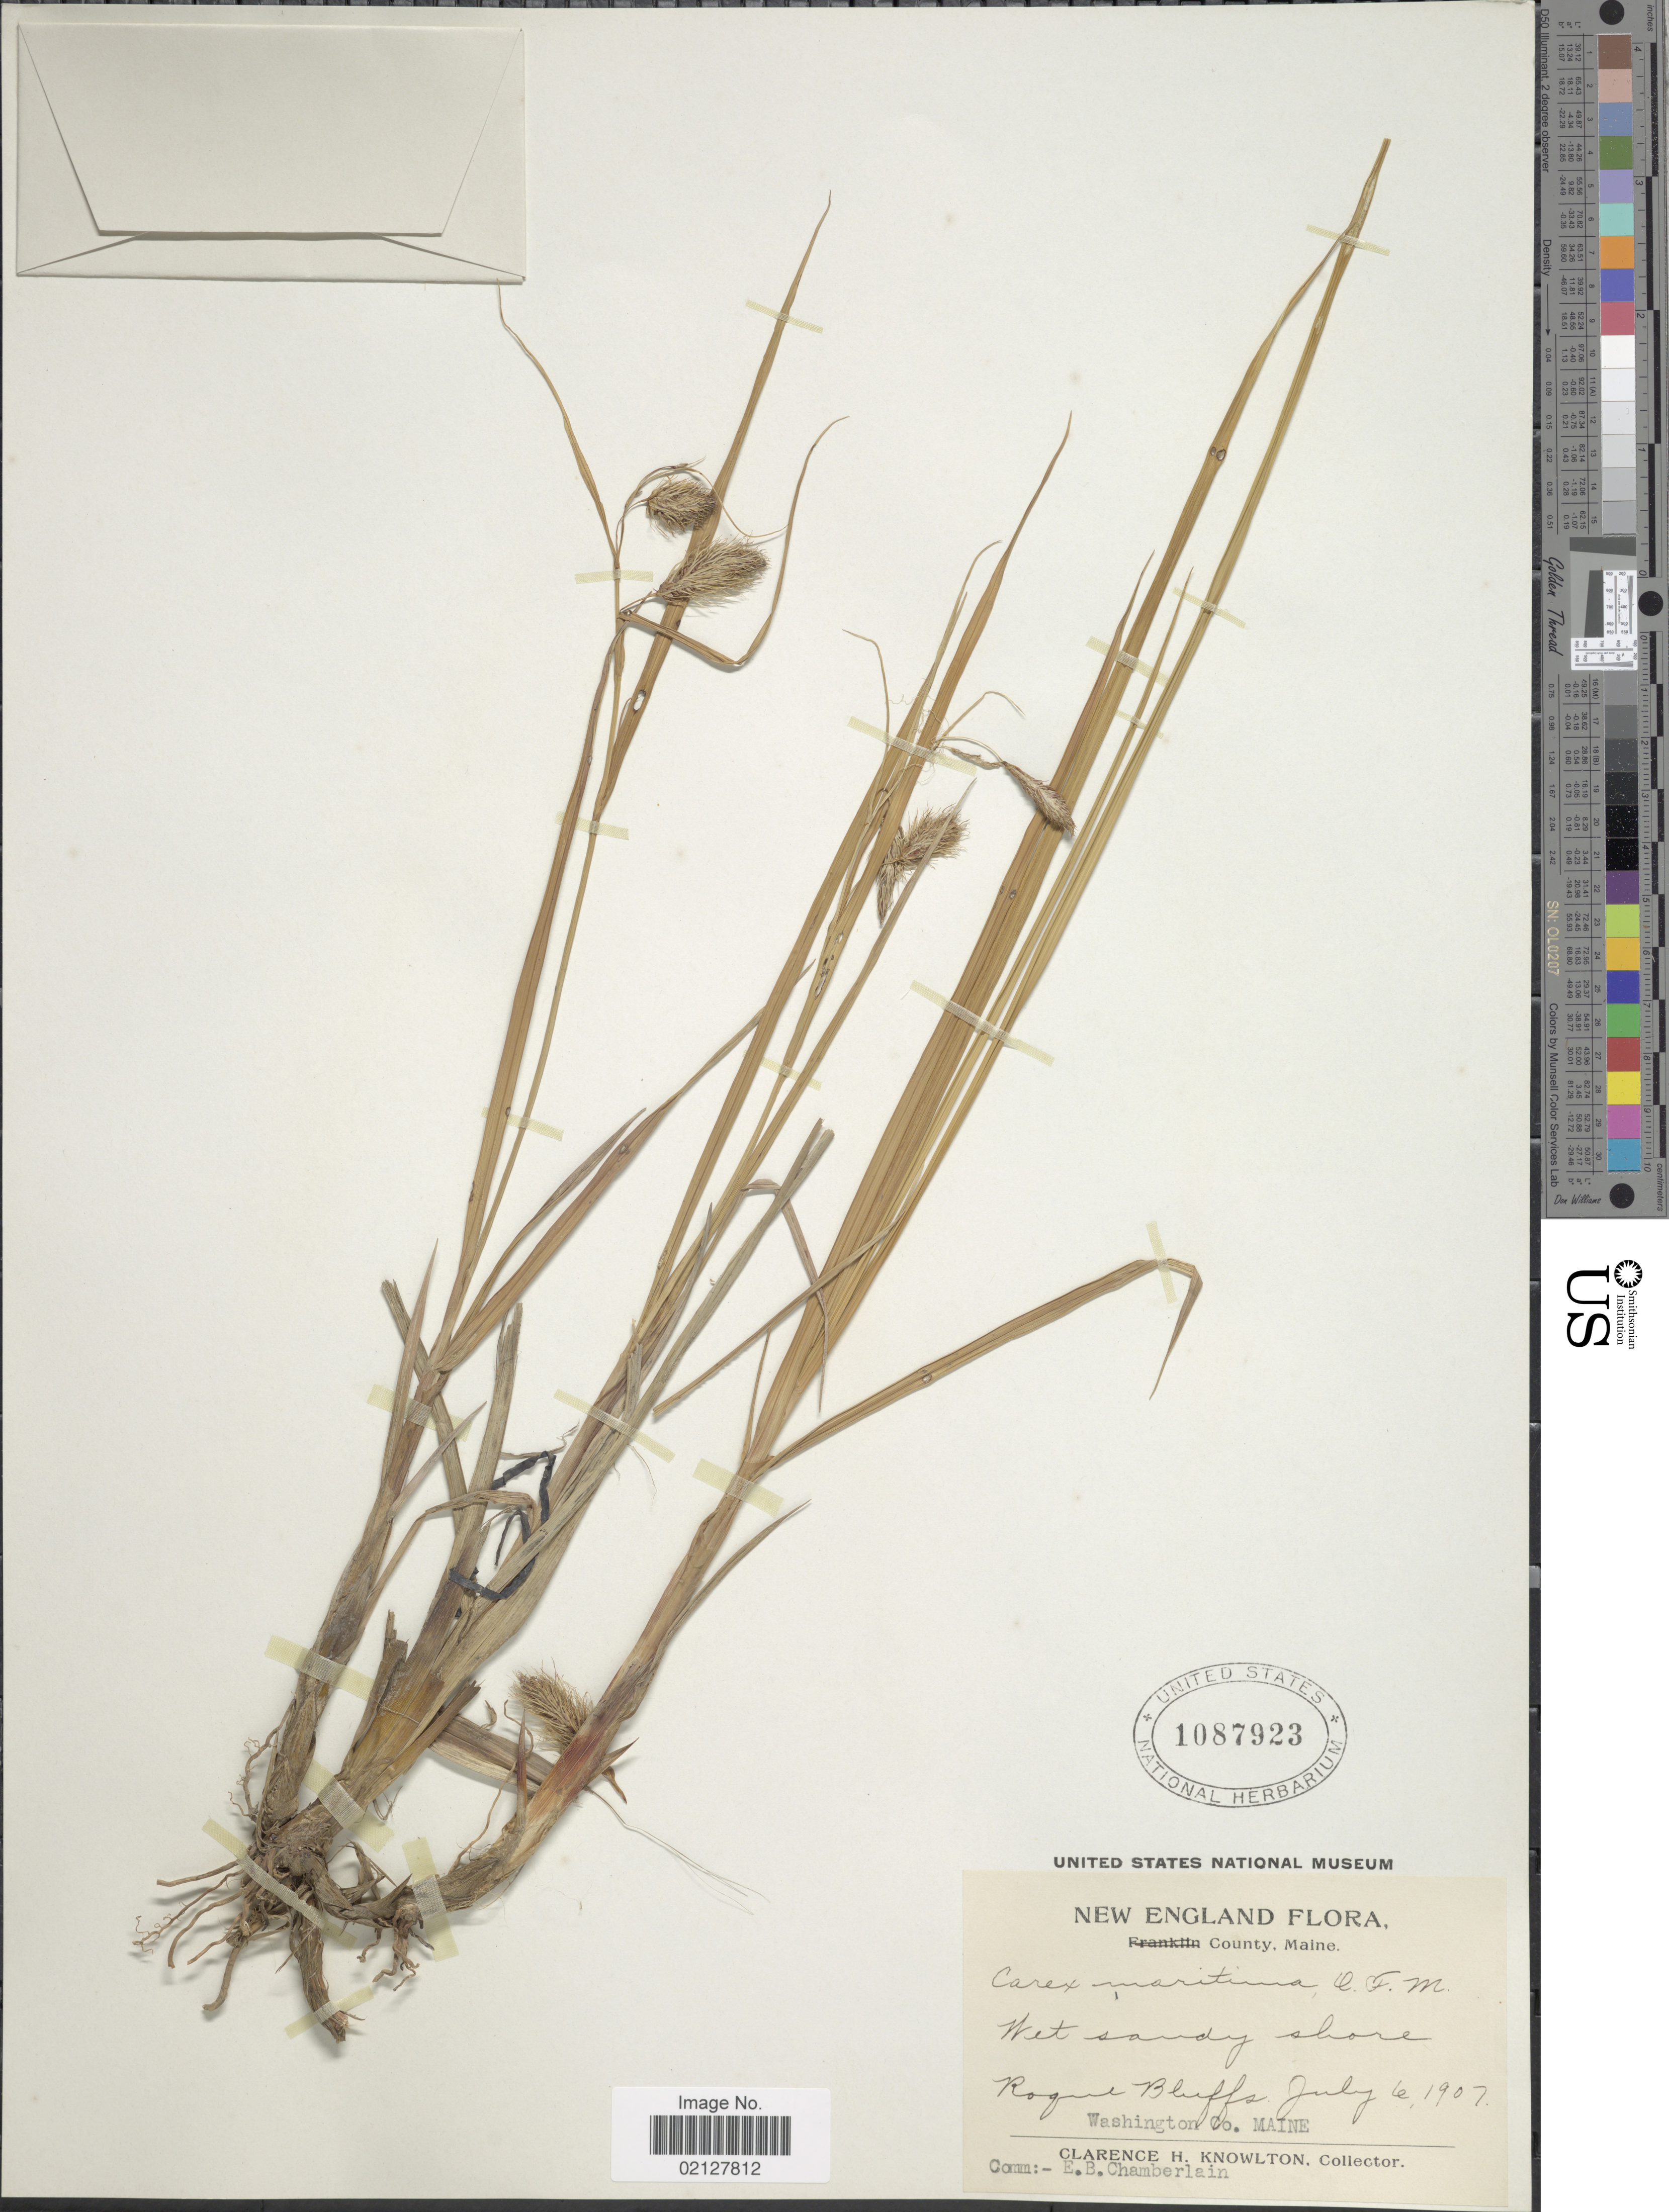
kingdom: Plantae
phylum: Tracheophyta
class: Liliopsida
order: Poales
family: Cyperaceae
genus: Carex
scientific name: Carex paleacea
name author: Schreb. ex Wahlenb.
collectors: C. H. Knowlton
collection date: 1907-07-06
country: United States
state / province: Maine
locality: New England, Rogue Bluffs, Washington Co.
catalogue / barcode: US 1087923